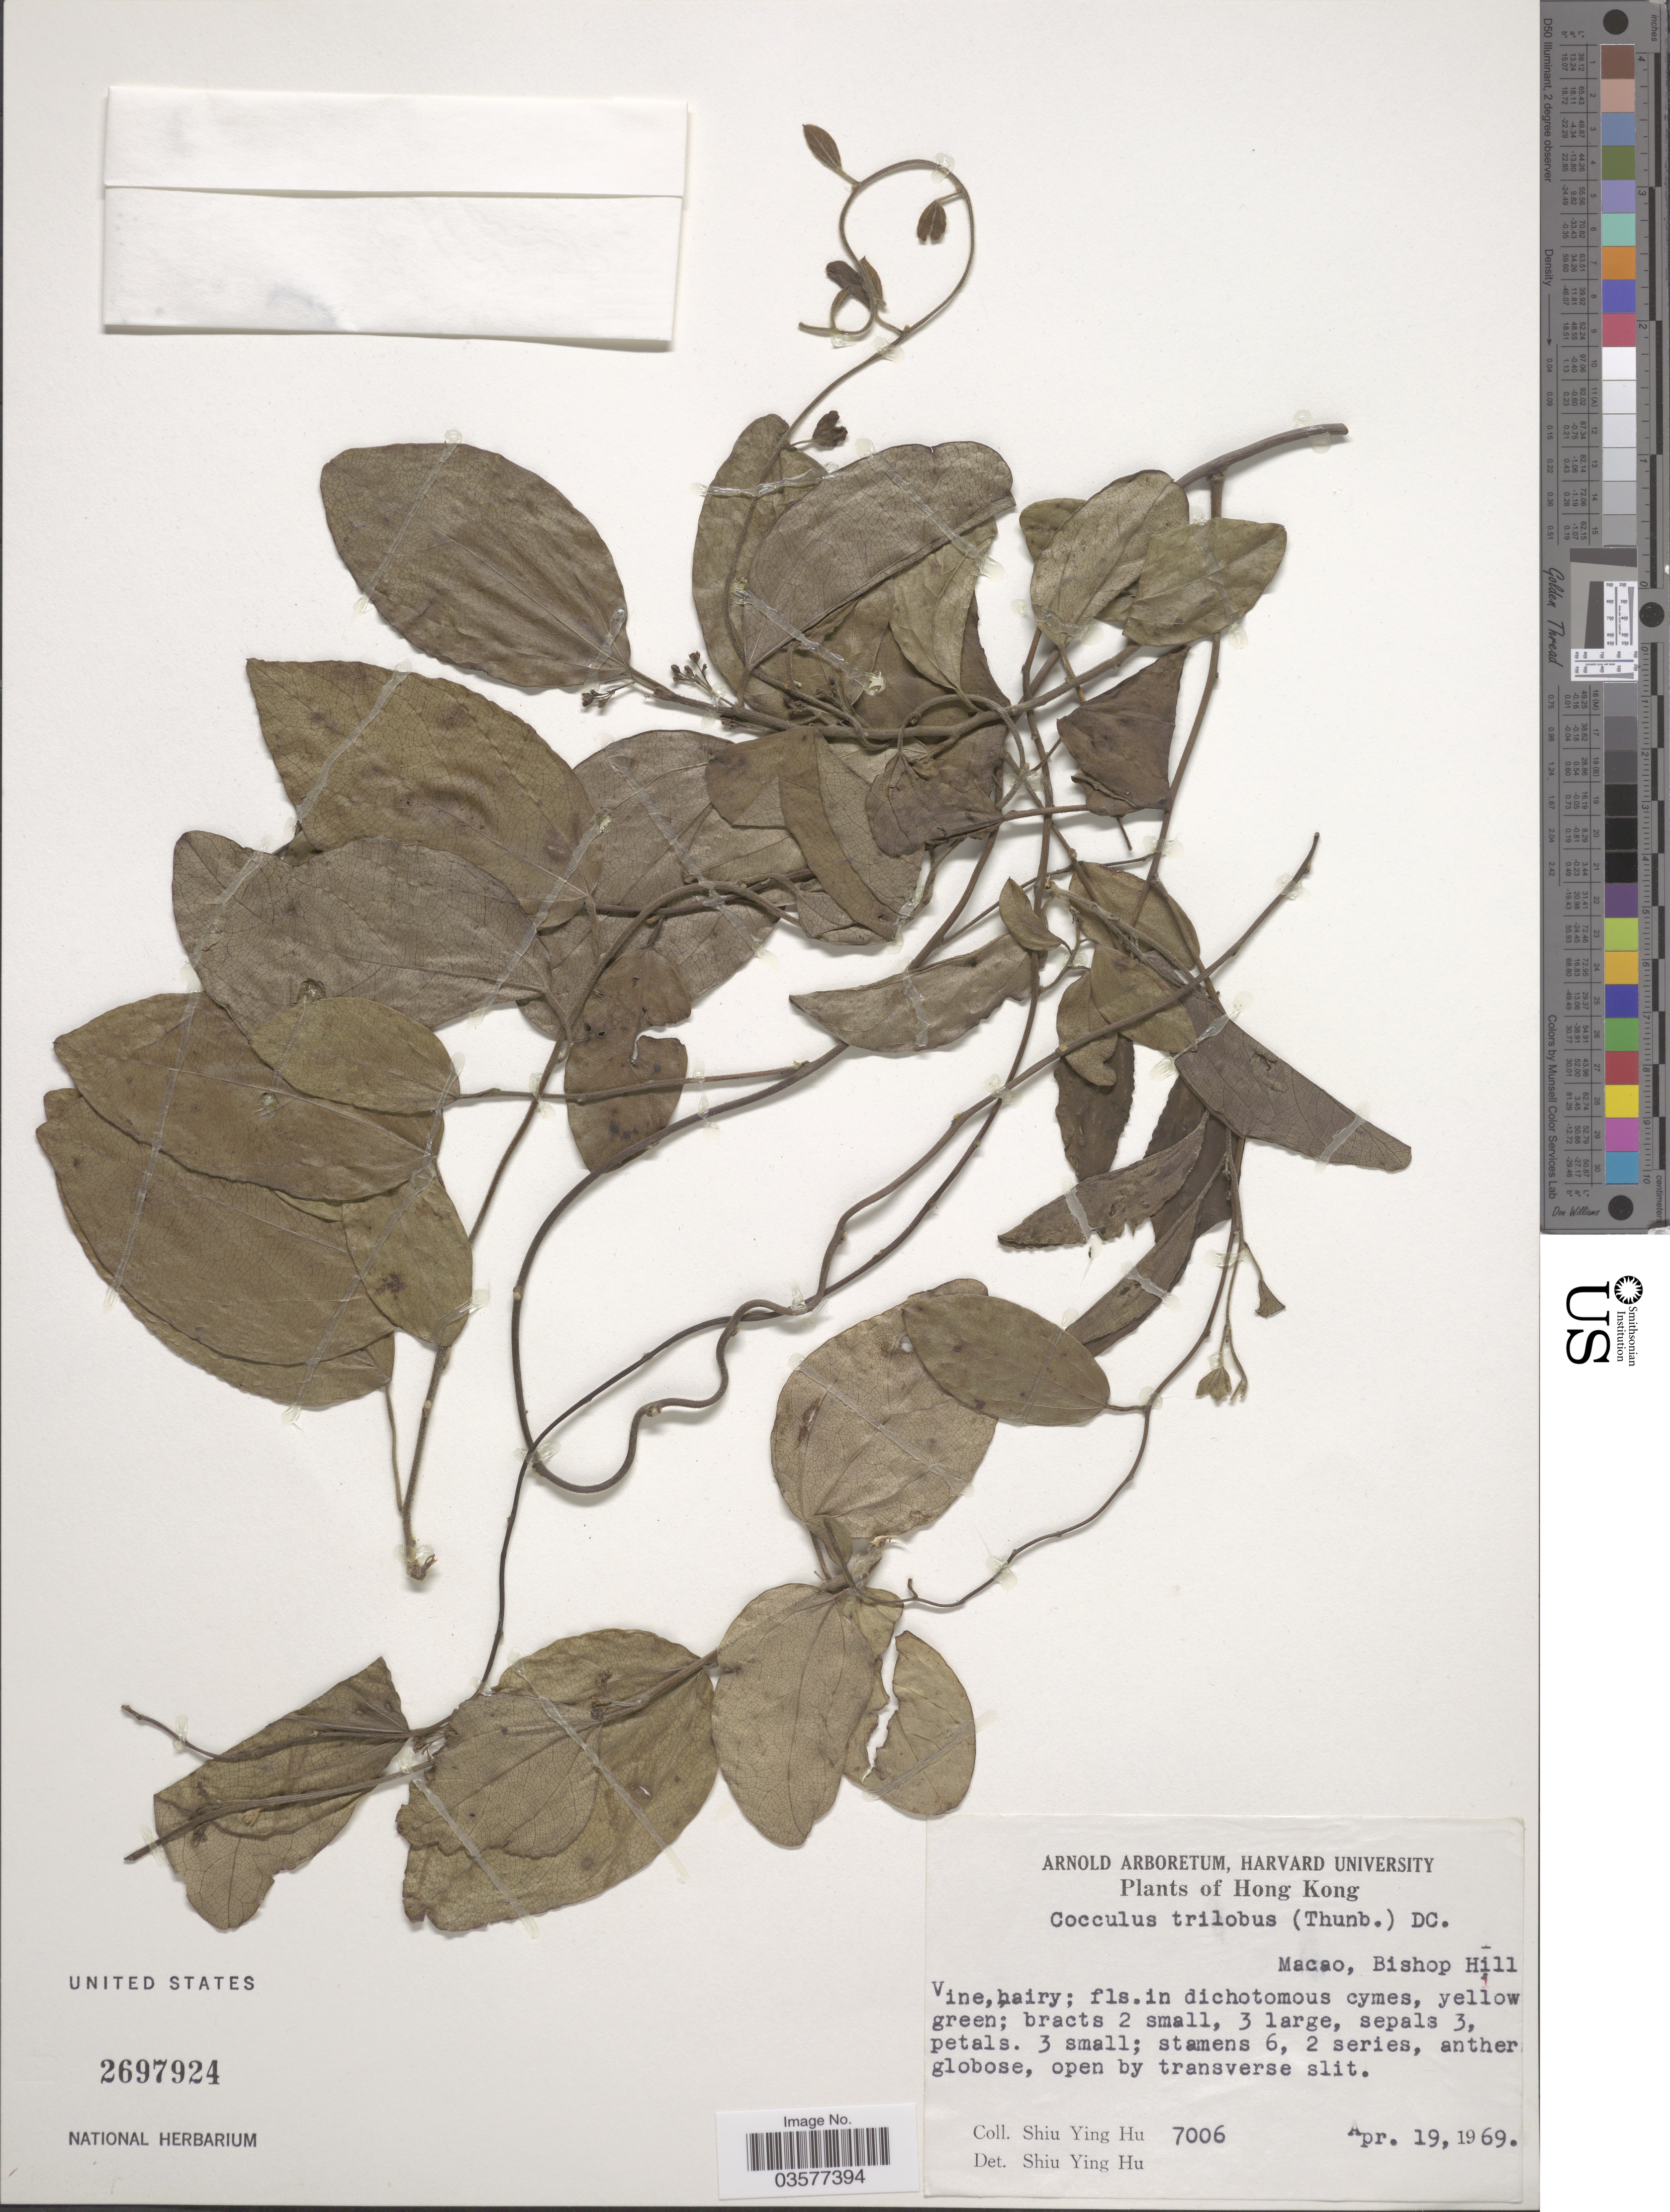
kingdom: Plantae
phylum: Tracheophyta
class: Magnoliopsida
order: Ranunculales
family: Menispermaceae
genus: Cocculus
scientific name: Cocculus orbiculatus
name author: (L.) DC.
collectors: S. Y. Hu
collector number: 7006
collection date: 1969-04-19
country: China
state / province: Macau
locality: Bishop Hill.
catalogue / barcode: US 2697924